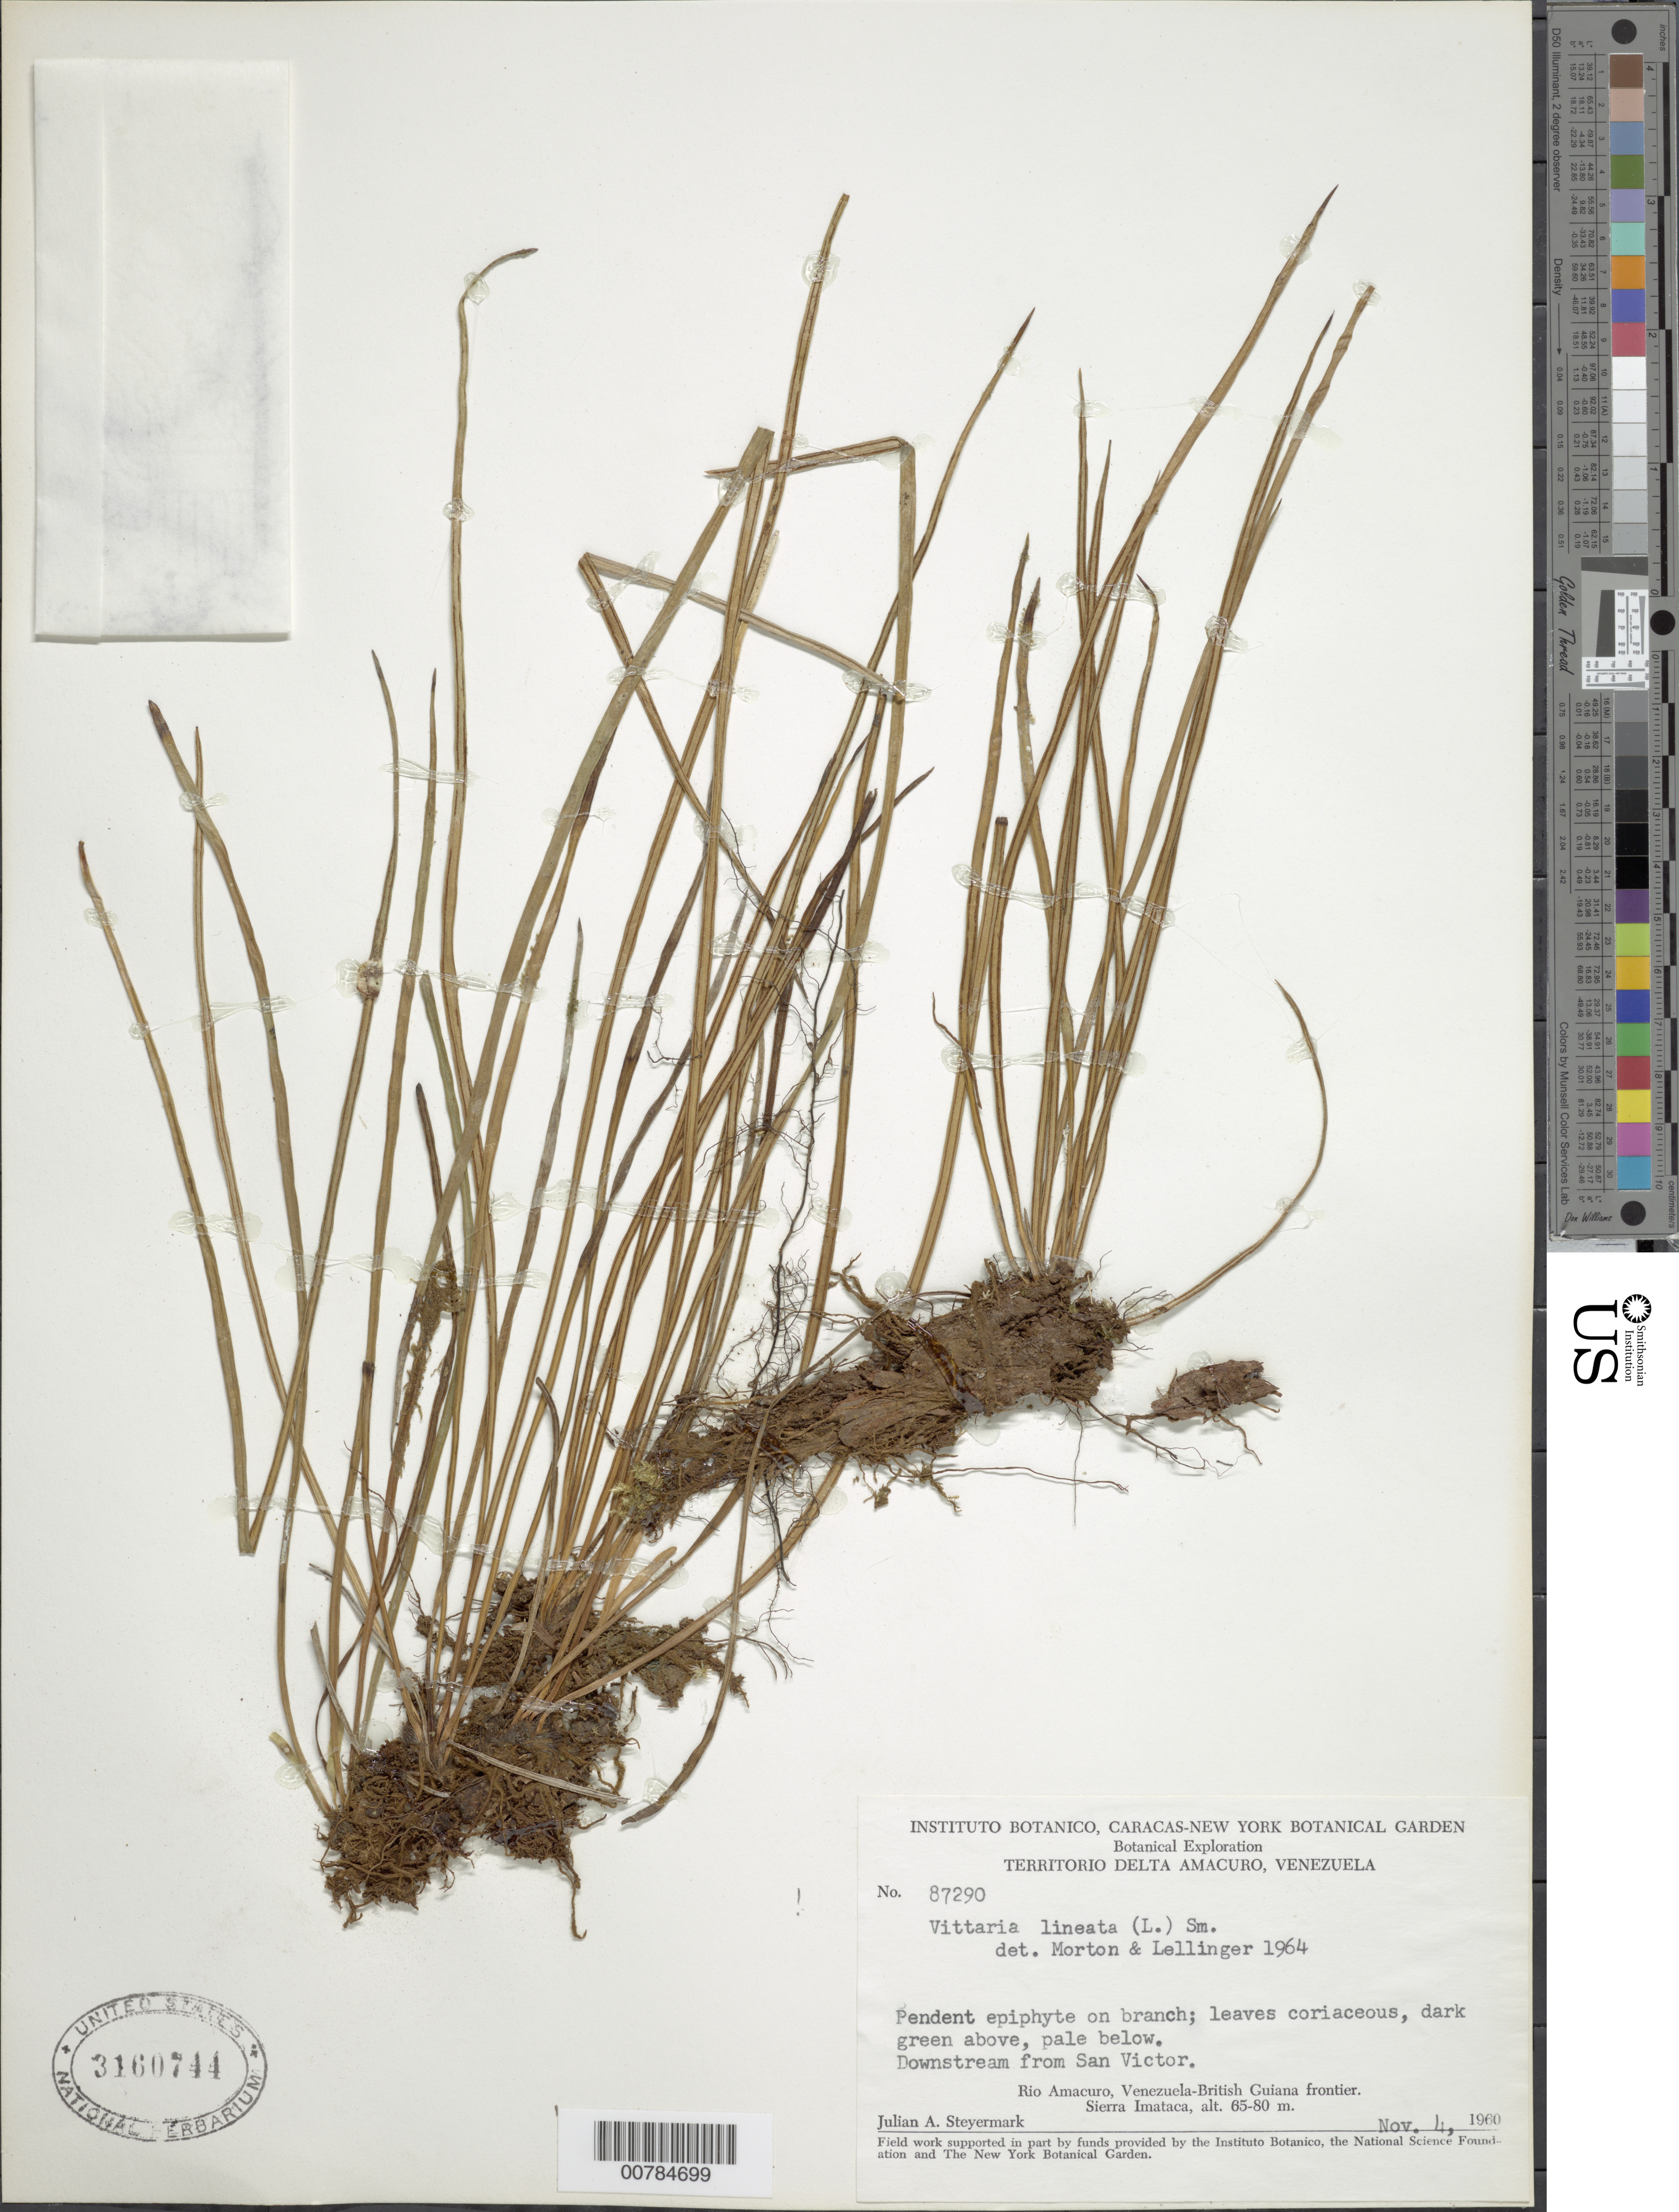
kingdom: Plantae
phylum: Tracheophyta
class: Polypodiopsida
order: Polypodiales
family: Pteridaceae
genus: Vittaria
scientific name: Vittaria lineata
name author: (L.) Sm.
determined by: Morton, C. V.; Lellinger, D. B.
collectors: J. Steyermark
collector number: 87290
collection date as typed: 4-Nov-60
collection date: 1960-11-04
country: Venezuela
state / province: Delta Amacuro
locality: Río Amacuro, Venezuela-British Guiana frontier, Sierra Imataca, downstream from San Victor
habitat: On branch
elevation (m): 65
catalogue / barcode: US 3160744